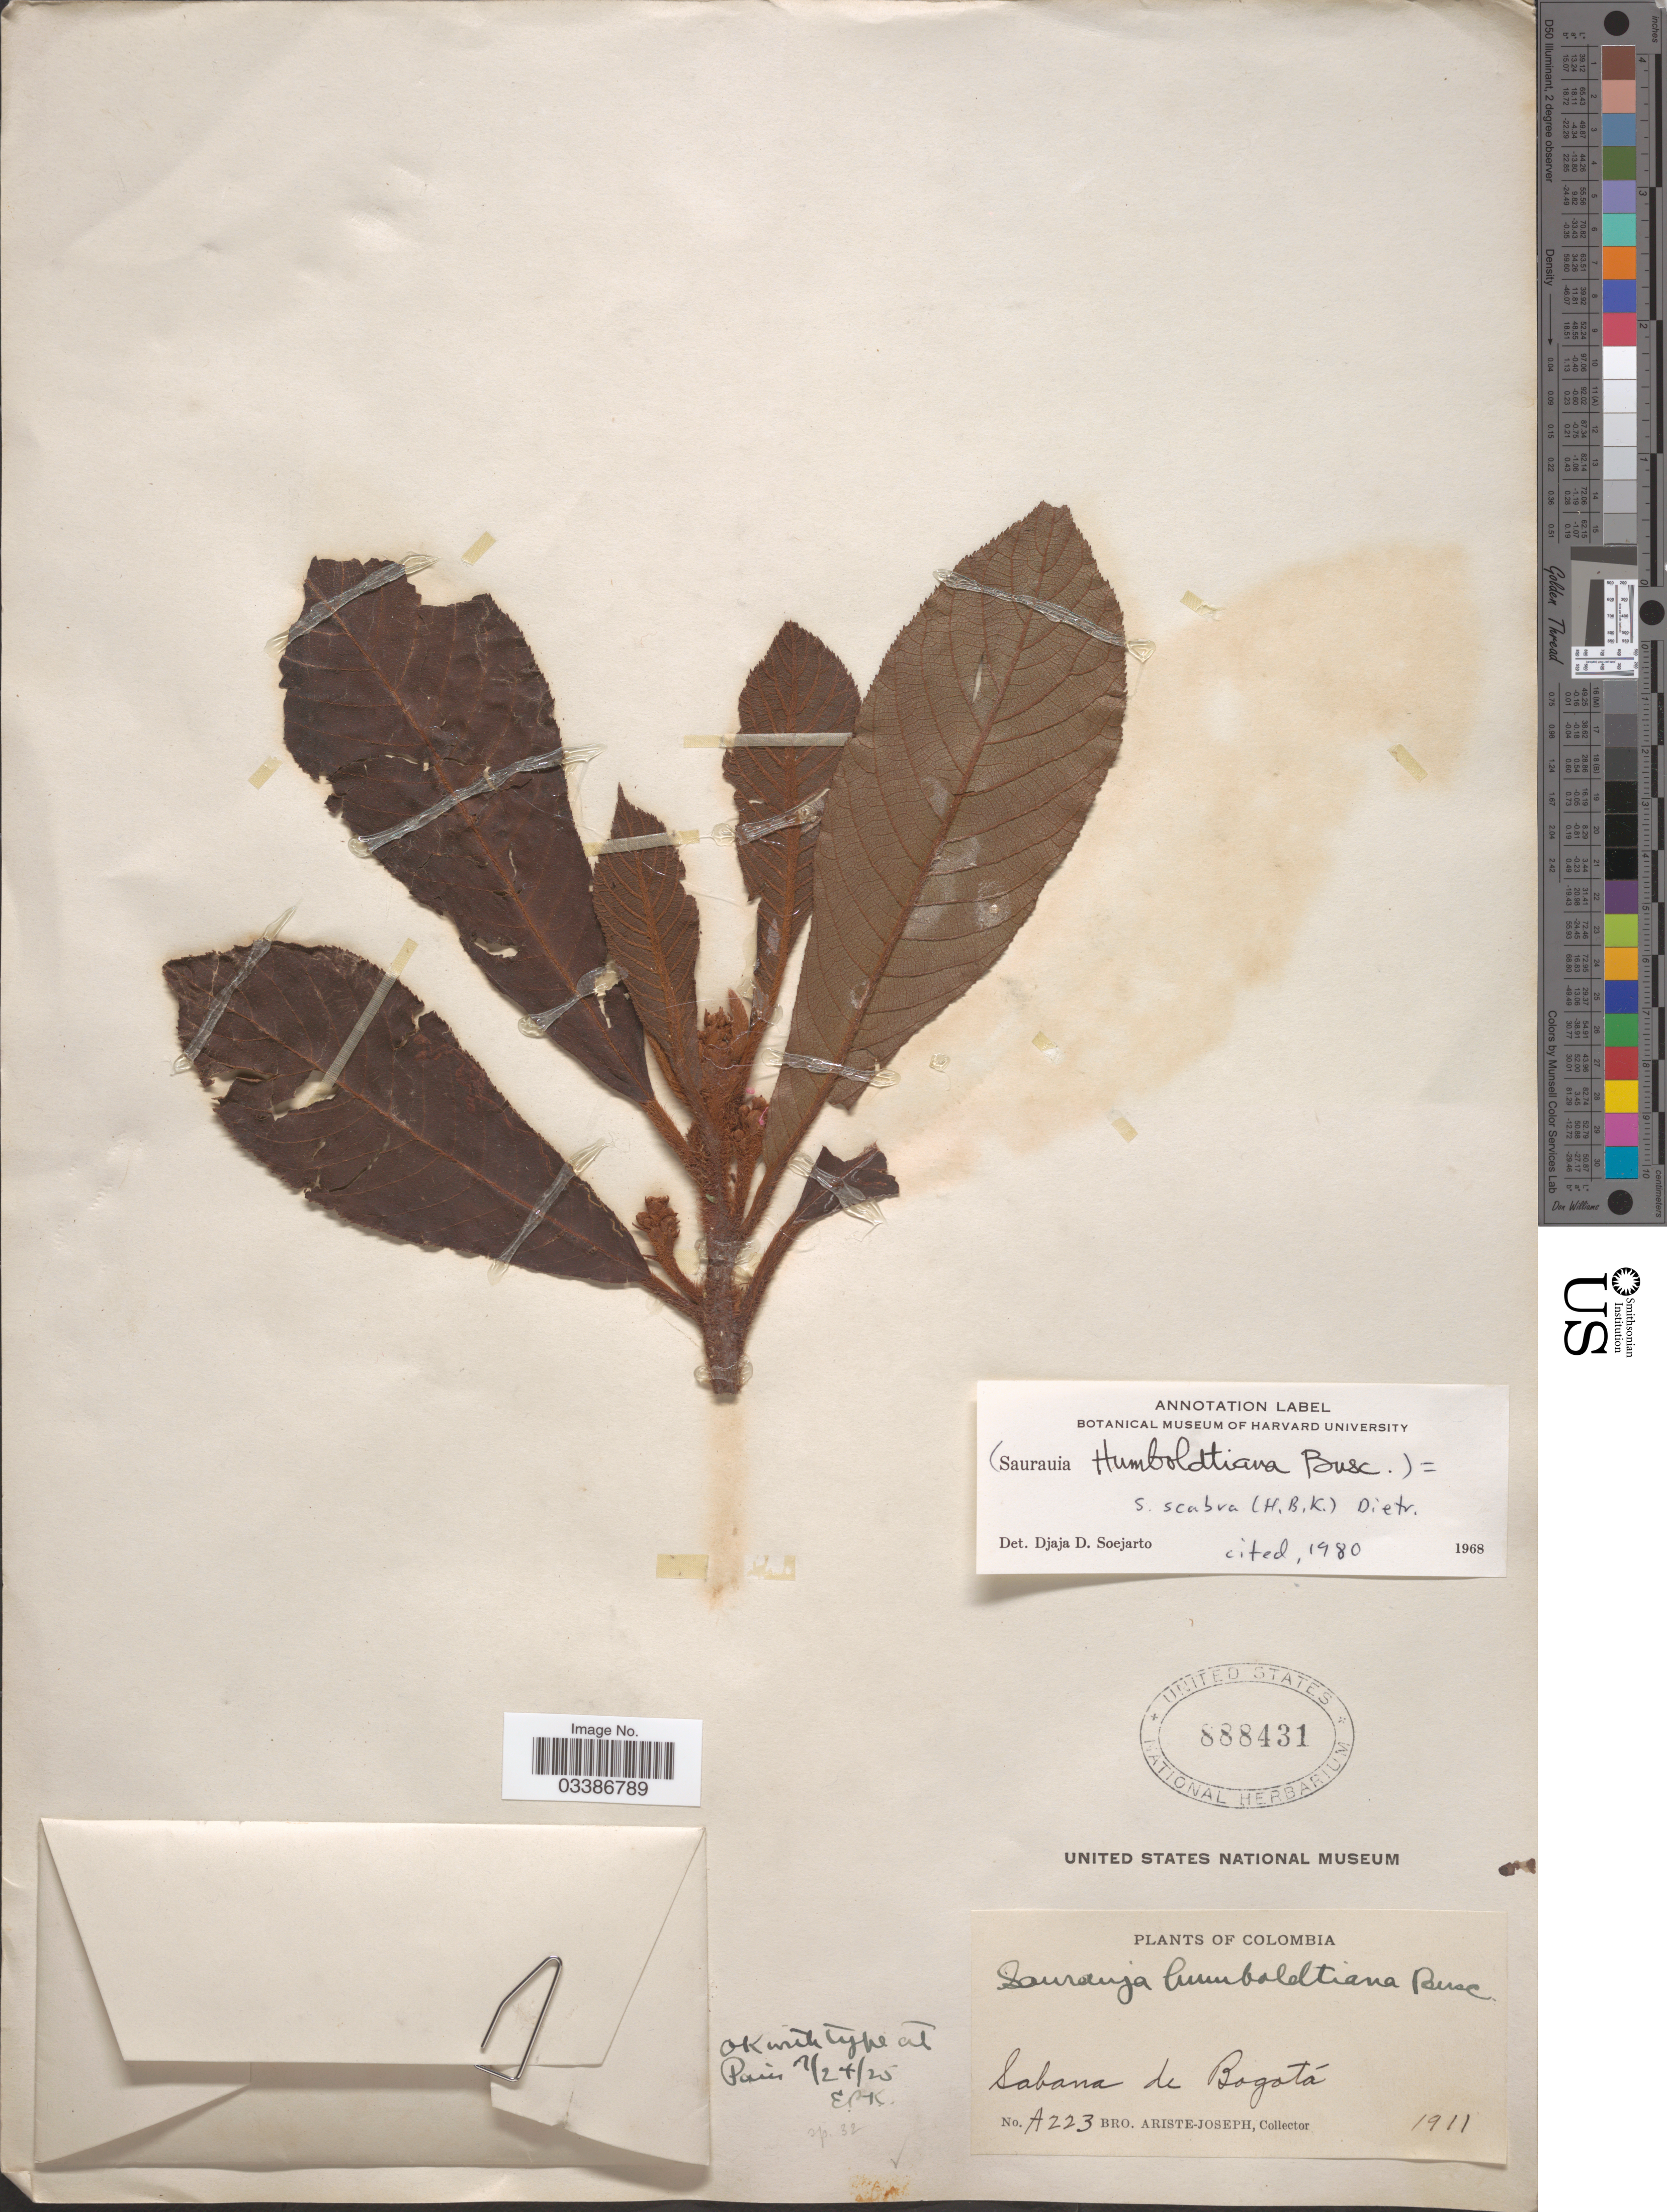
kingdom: Plantae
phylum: Tracheophyta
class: Magnoliopsida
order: Ericales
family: Actinidiaceae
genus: Saurauia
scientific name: Saurauia scabra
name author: (Kunth) D. Dietr.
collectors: Bro. Ariste-Joseph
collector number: A223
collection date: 1911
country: Colombia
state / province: Bogota D.C.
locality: Sabana to Bogotá.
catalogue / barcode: US 888431